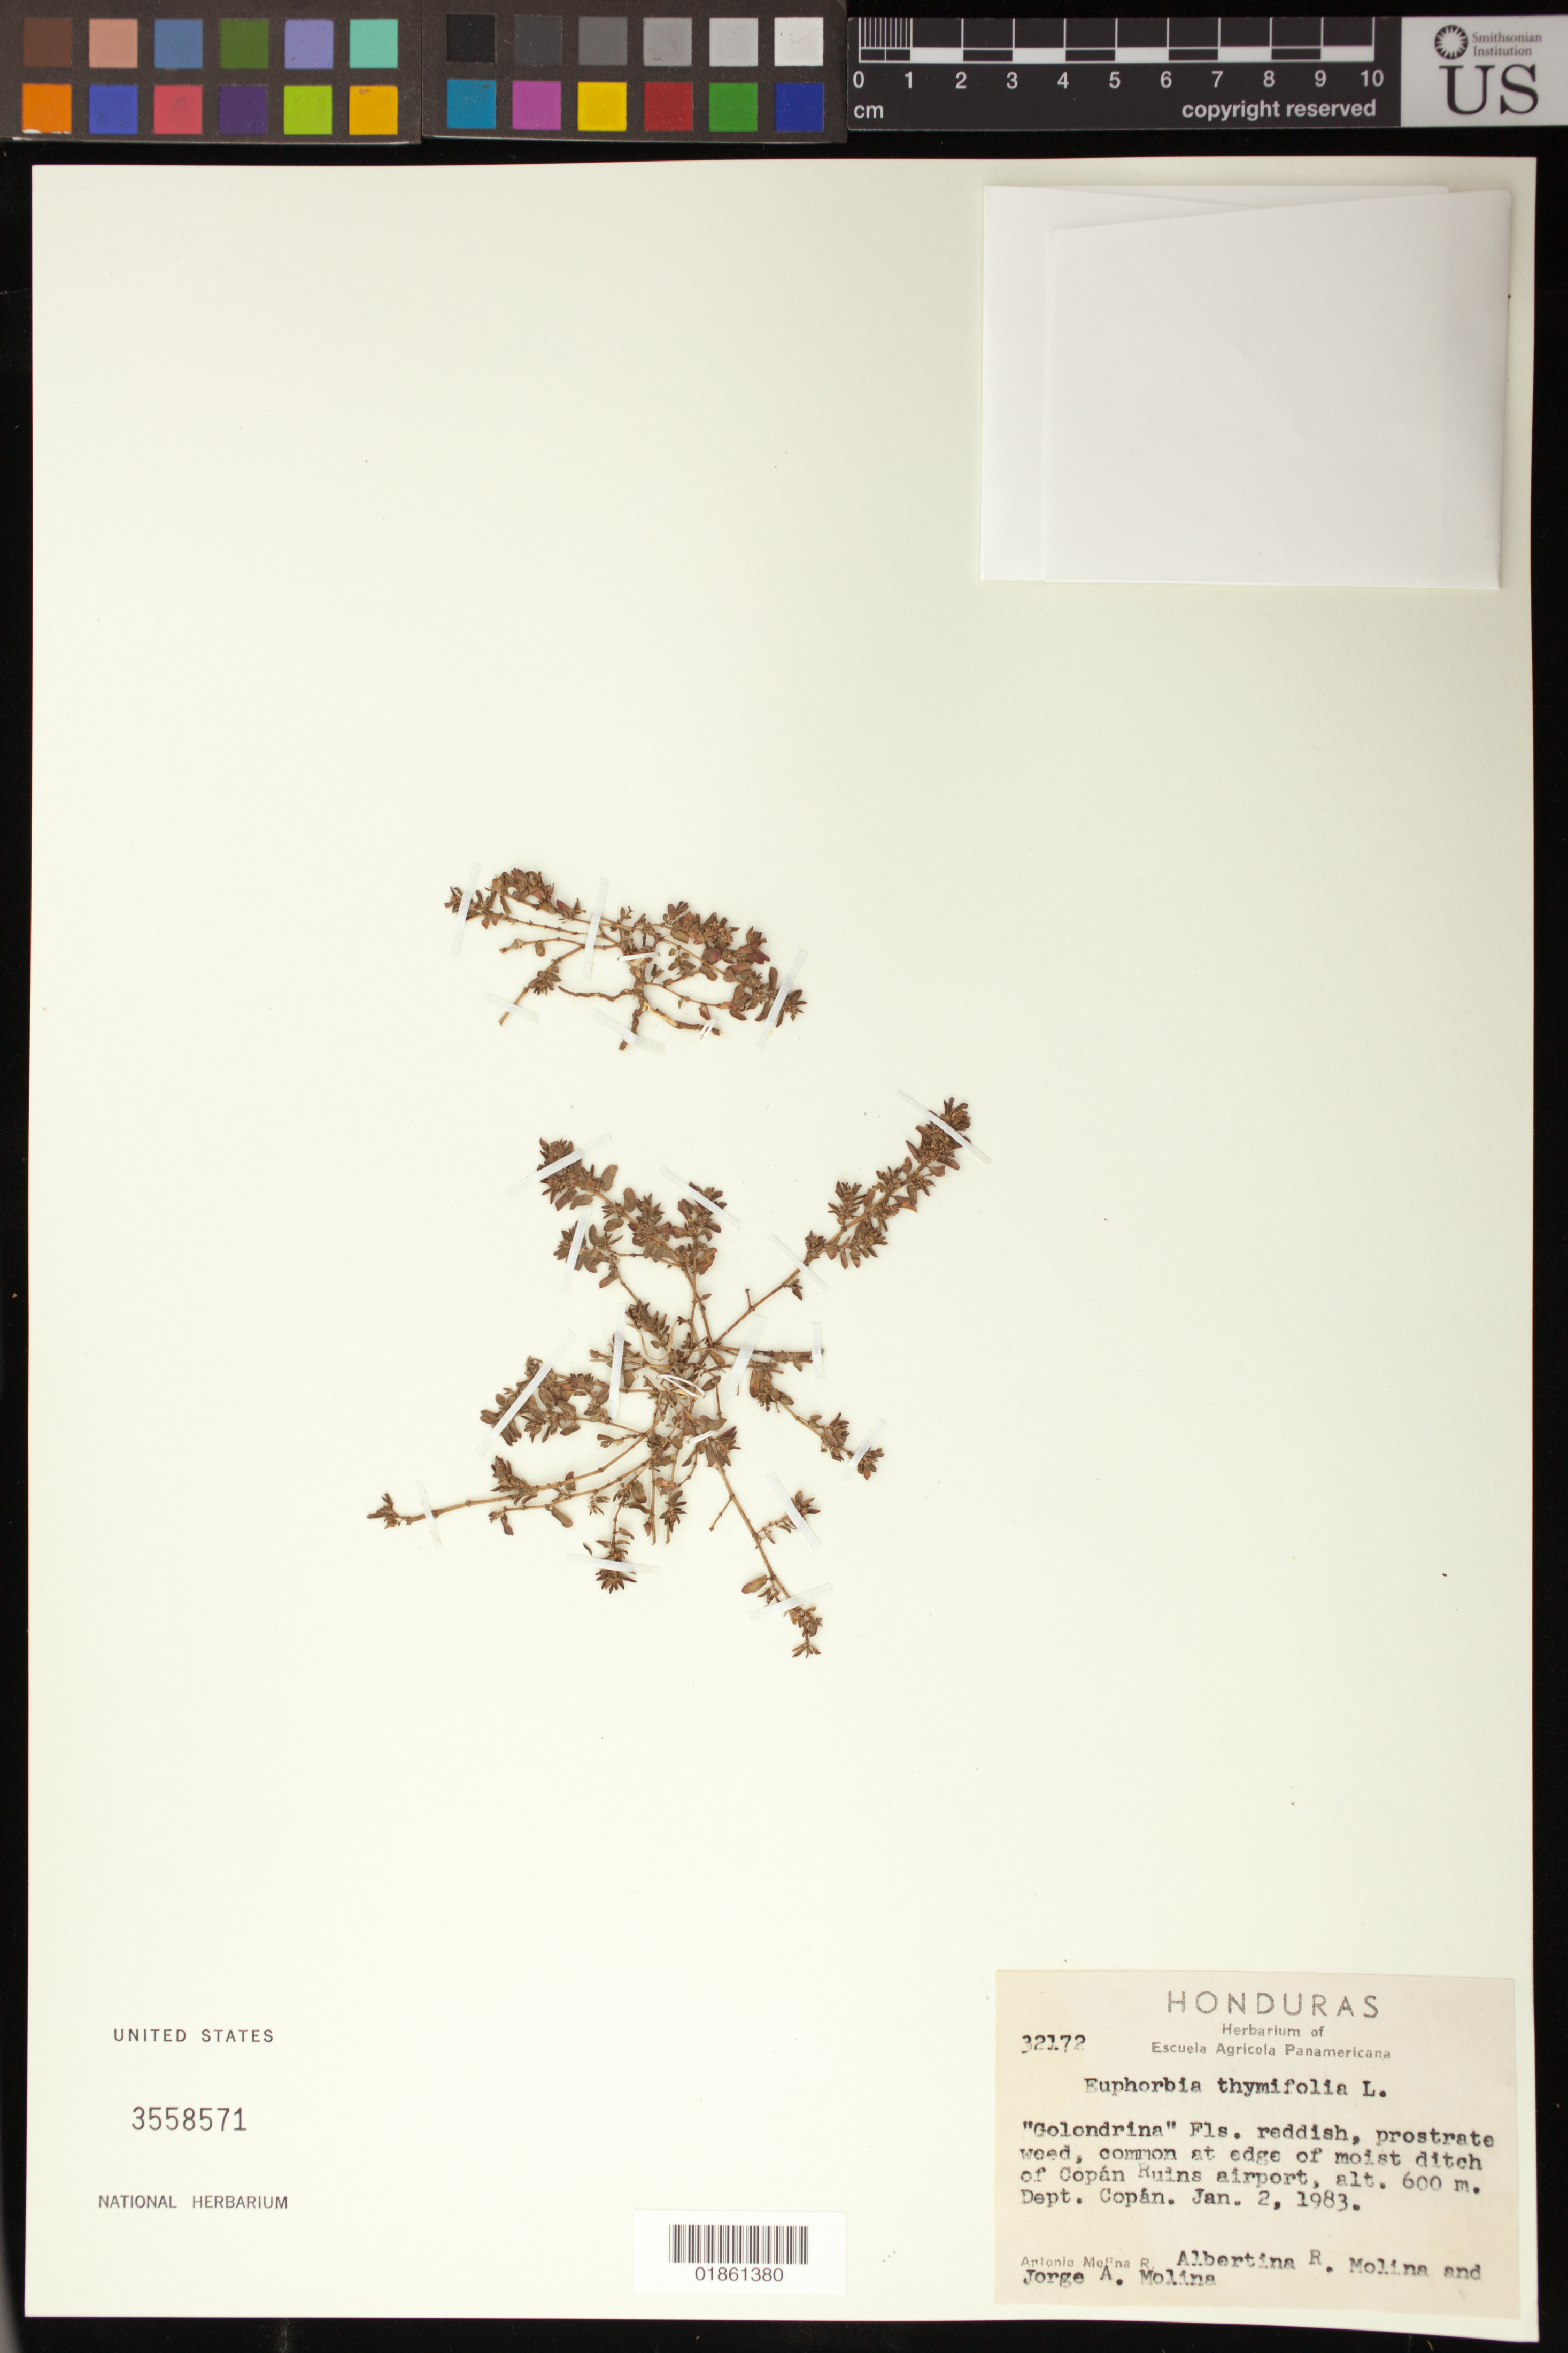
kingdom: Plantae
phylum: Tracheophyta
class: Magnoliopsida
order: Malpighiales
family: Euphorbiaceae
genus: Euphorbia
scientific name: Euphorbia thymifolia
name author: L.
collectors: A. Molina R., A. R. Molina & J. A. Molina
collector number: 32172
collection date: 1983-01-02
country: Honduras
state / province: Copán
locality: Edge of moist ditch of Copan Ruins airport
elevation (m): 600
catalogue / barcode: US 3558571